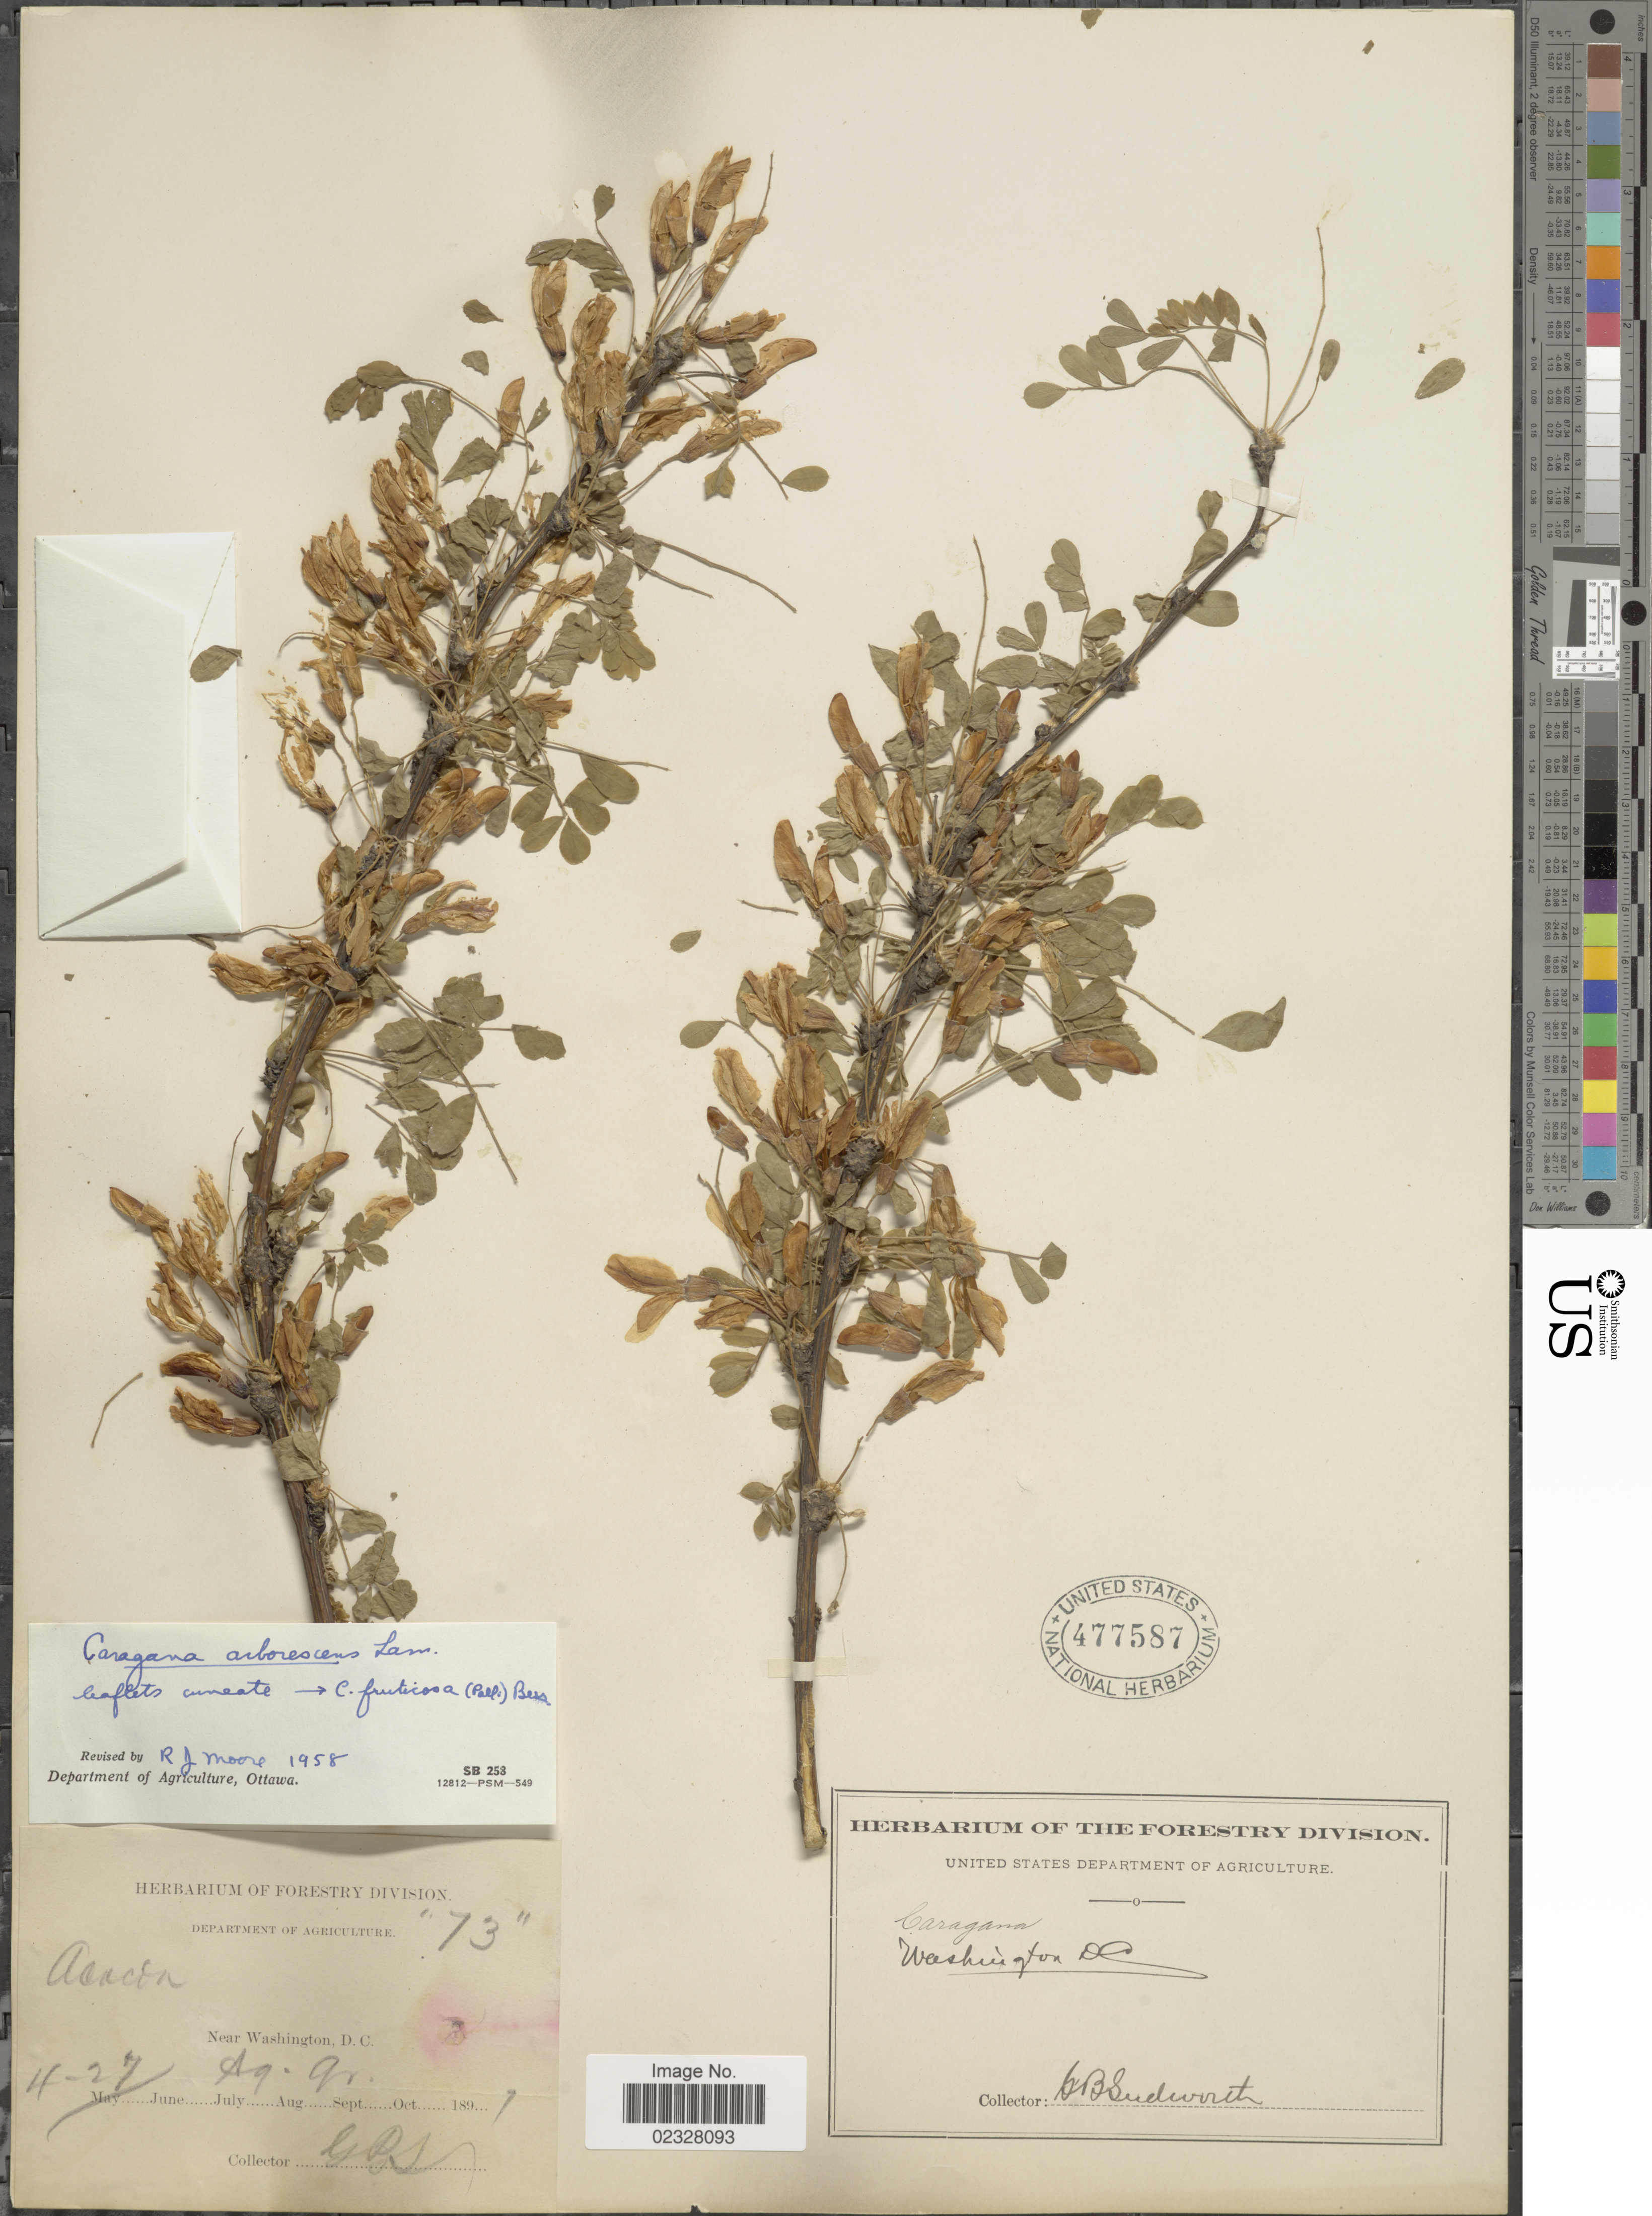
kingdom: Plantae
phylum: Tracheophyta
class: Magnoliopsida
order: Fabales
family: Fabaceae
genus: Caragana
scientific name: Caragana arborescens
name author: Lam.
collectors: G. B. Sudworth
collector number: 73?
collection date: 1897-04-27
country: United States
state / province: District of Columbia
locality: Near Washington DC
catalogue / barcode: US 477587